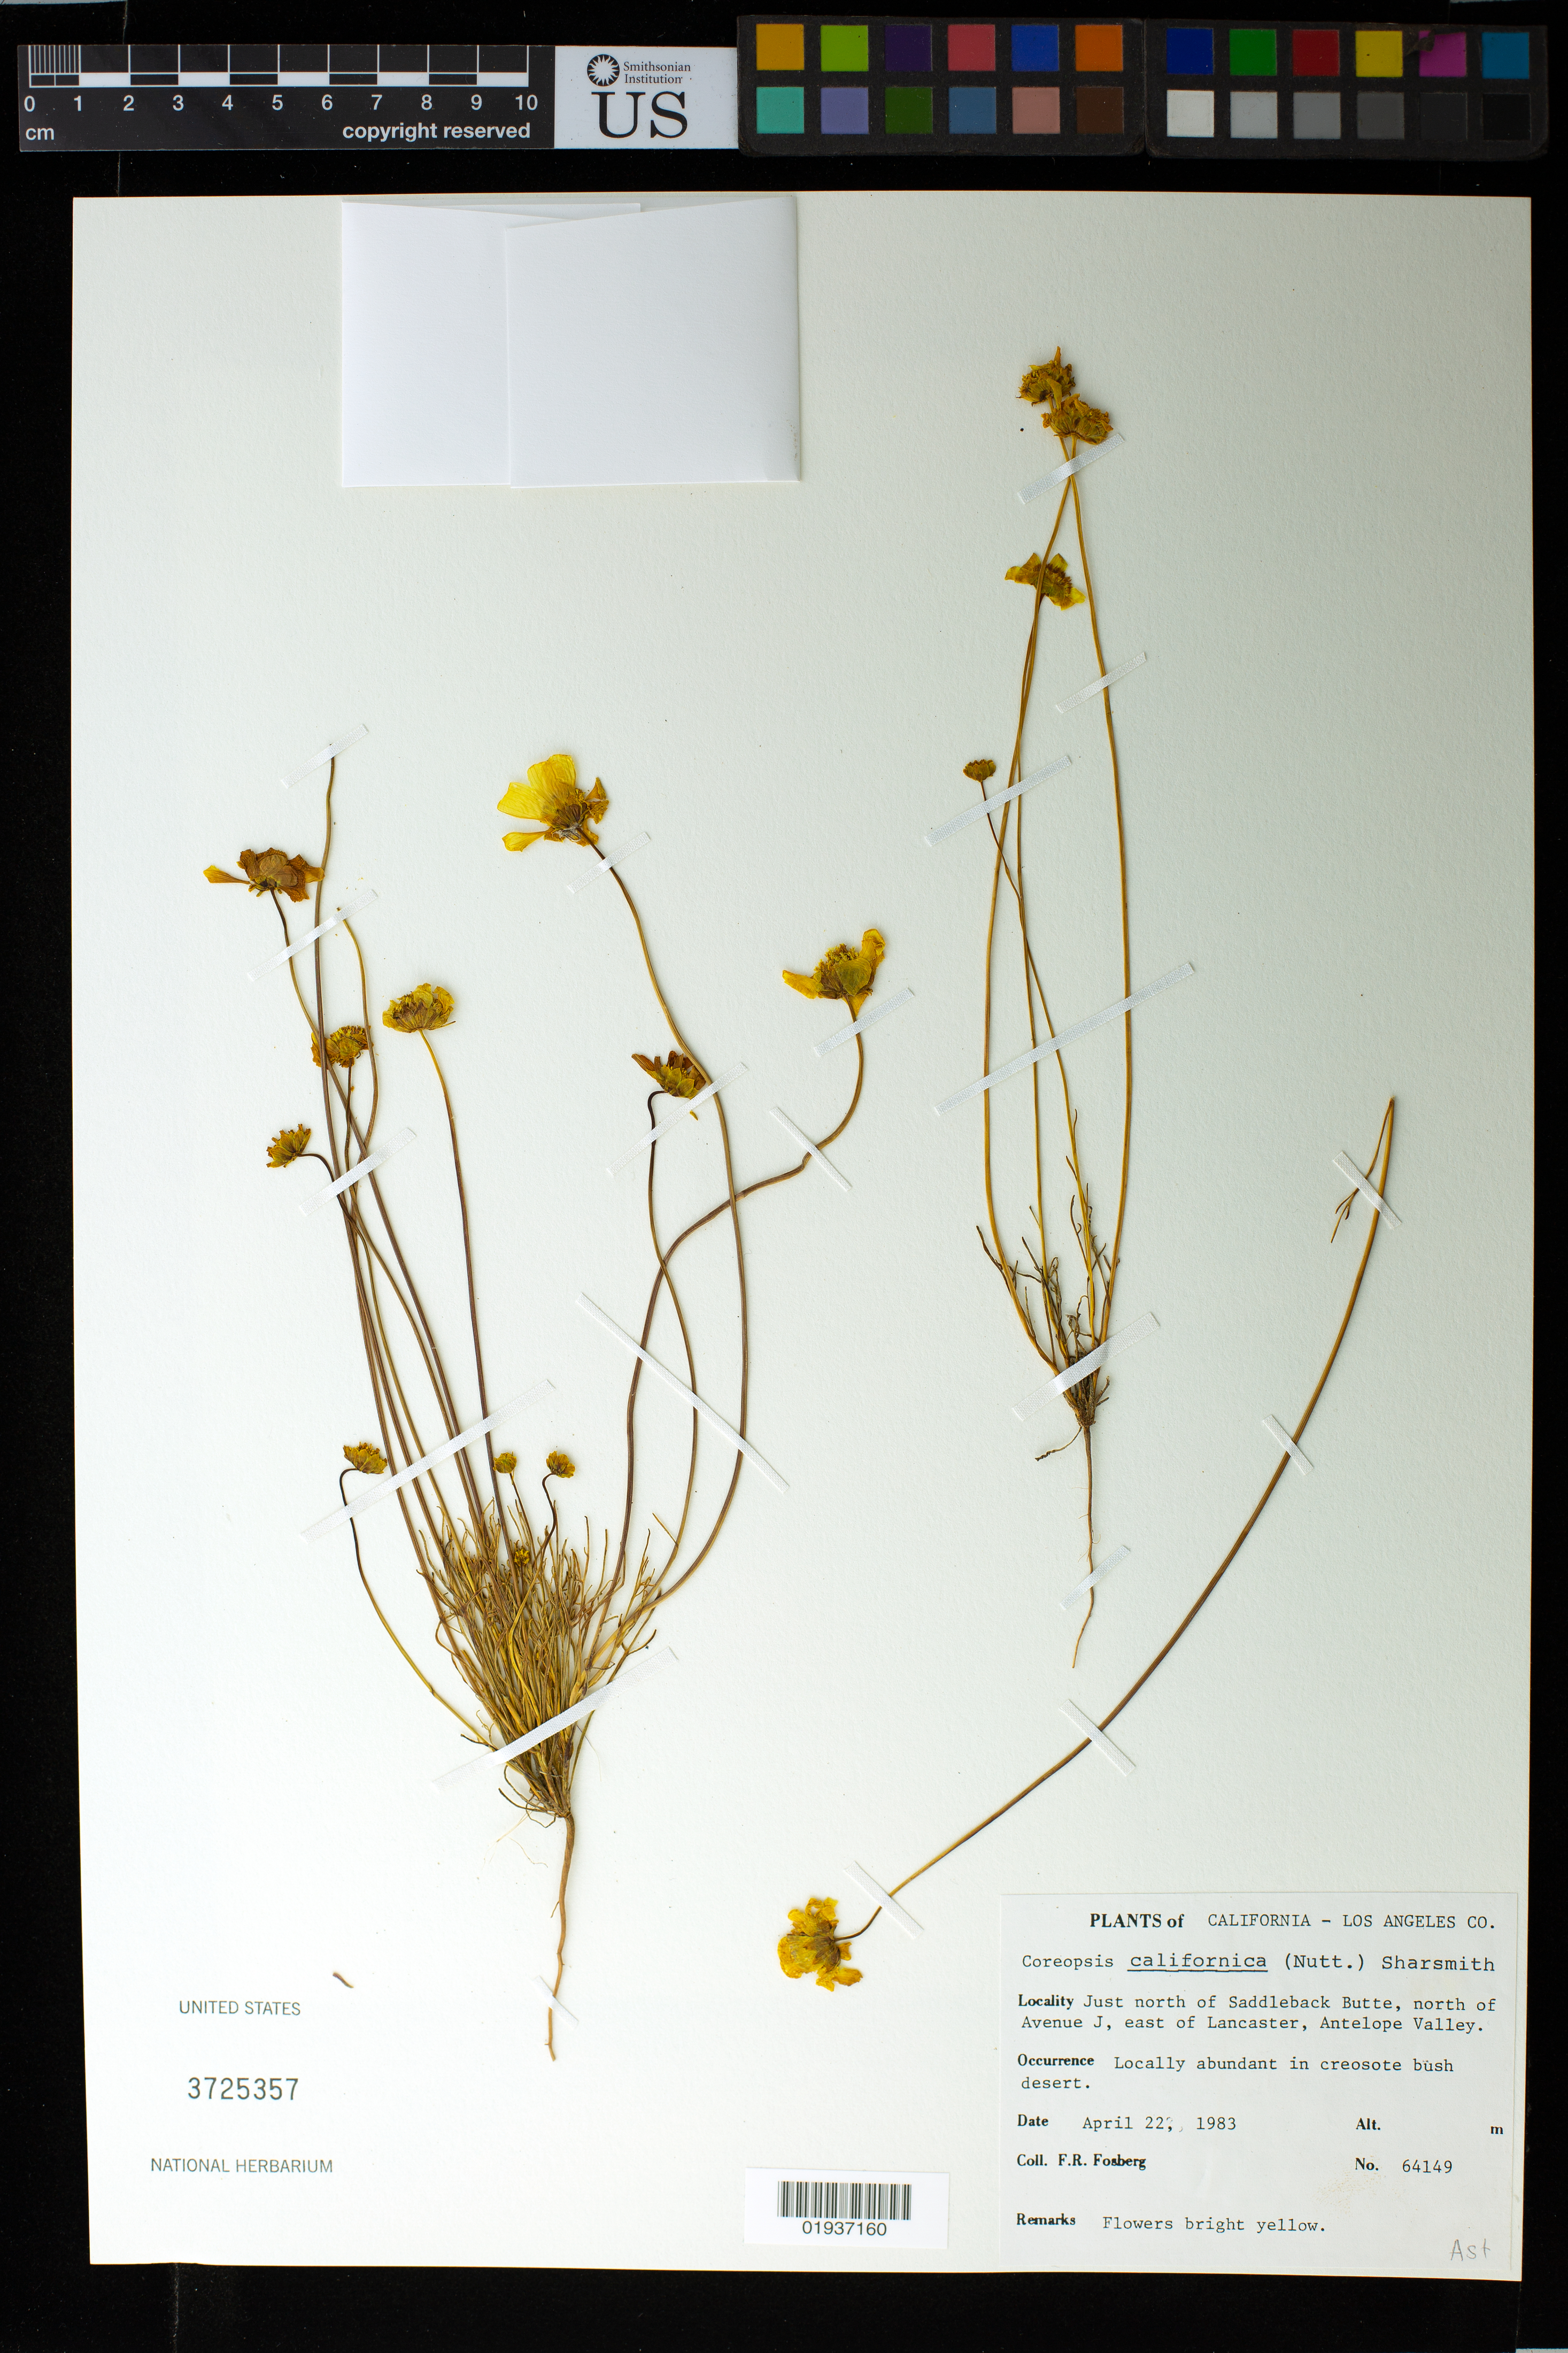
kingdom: Plantae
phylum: Tracheophyta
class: Magnoliopsida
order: Asterales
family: Asteraceae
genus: Coreopsis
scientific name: Coreopsis californica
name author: (Nutt.) H. Sharsm.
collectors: F. R. Fosberg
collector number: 64149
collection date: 1983-04-22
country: United States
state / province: California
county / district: Los Angeles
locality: Los Angeles Co., Just north of Saddleback Butte, north of Avenue J, east of Lancaster, Antelope Valley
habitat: Creosote bush desert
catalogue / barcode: US 3725357